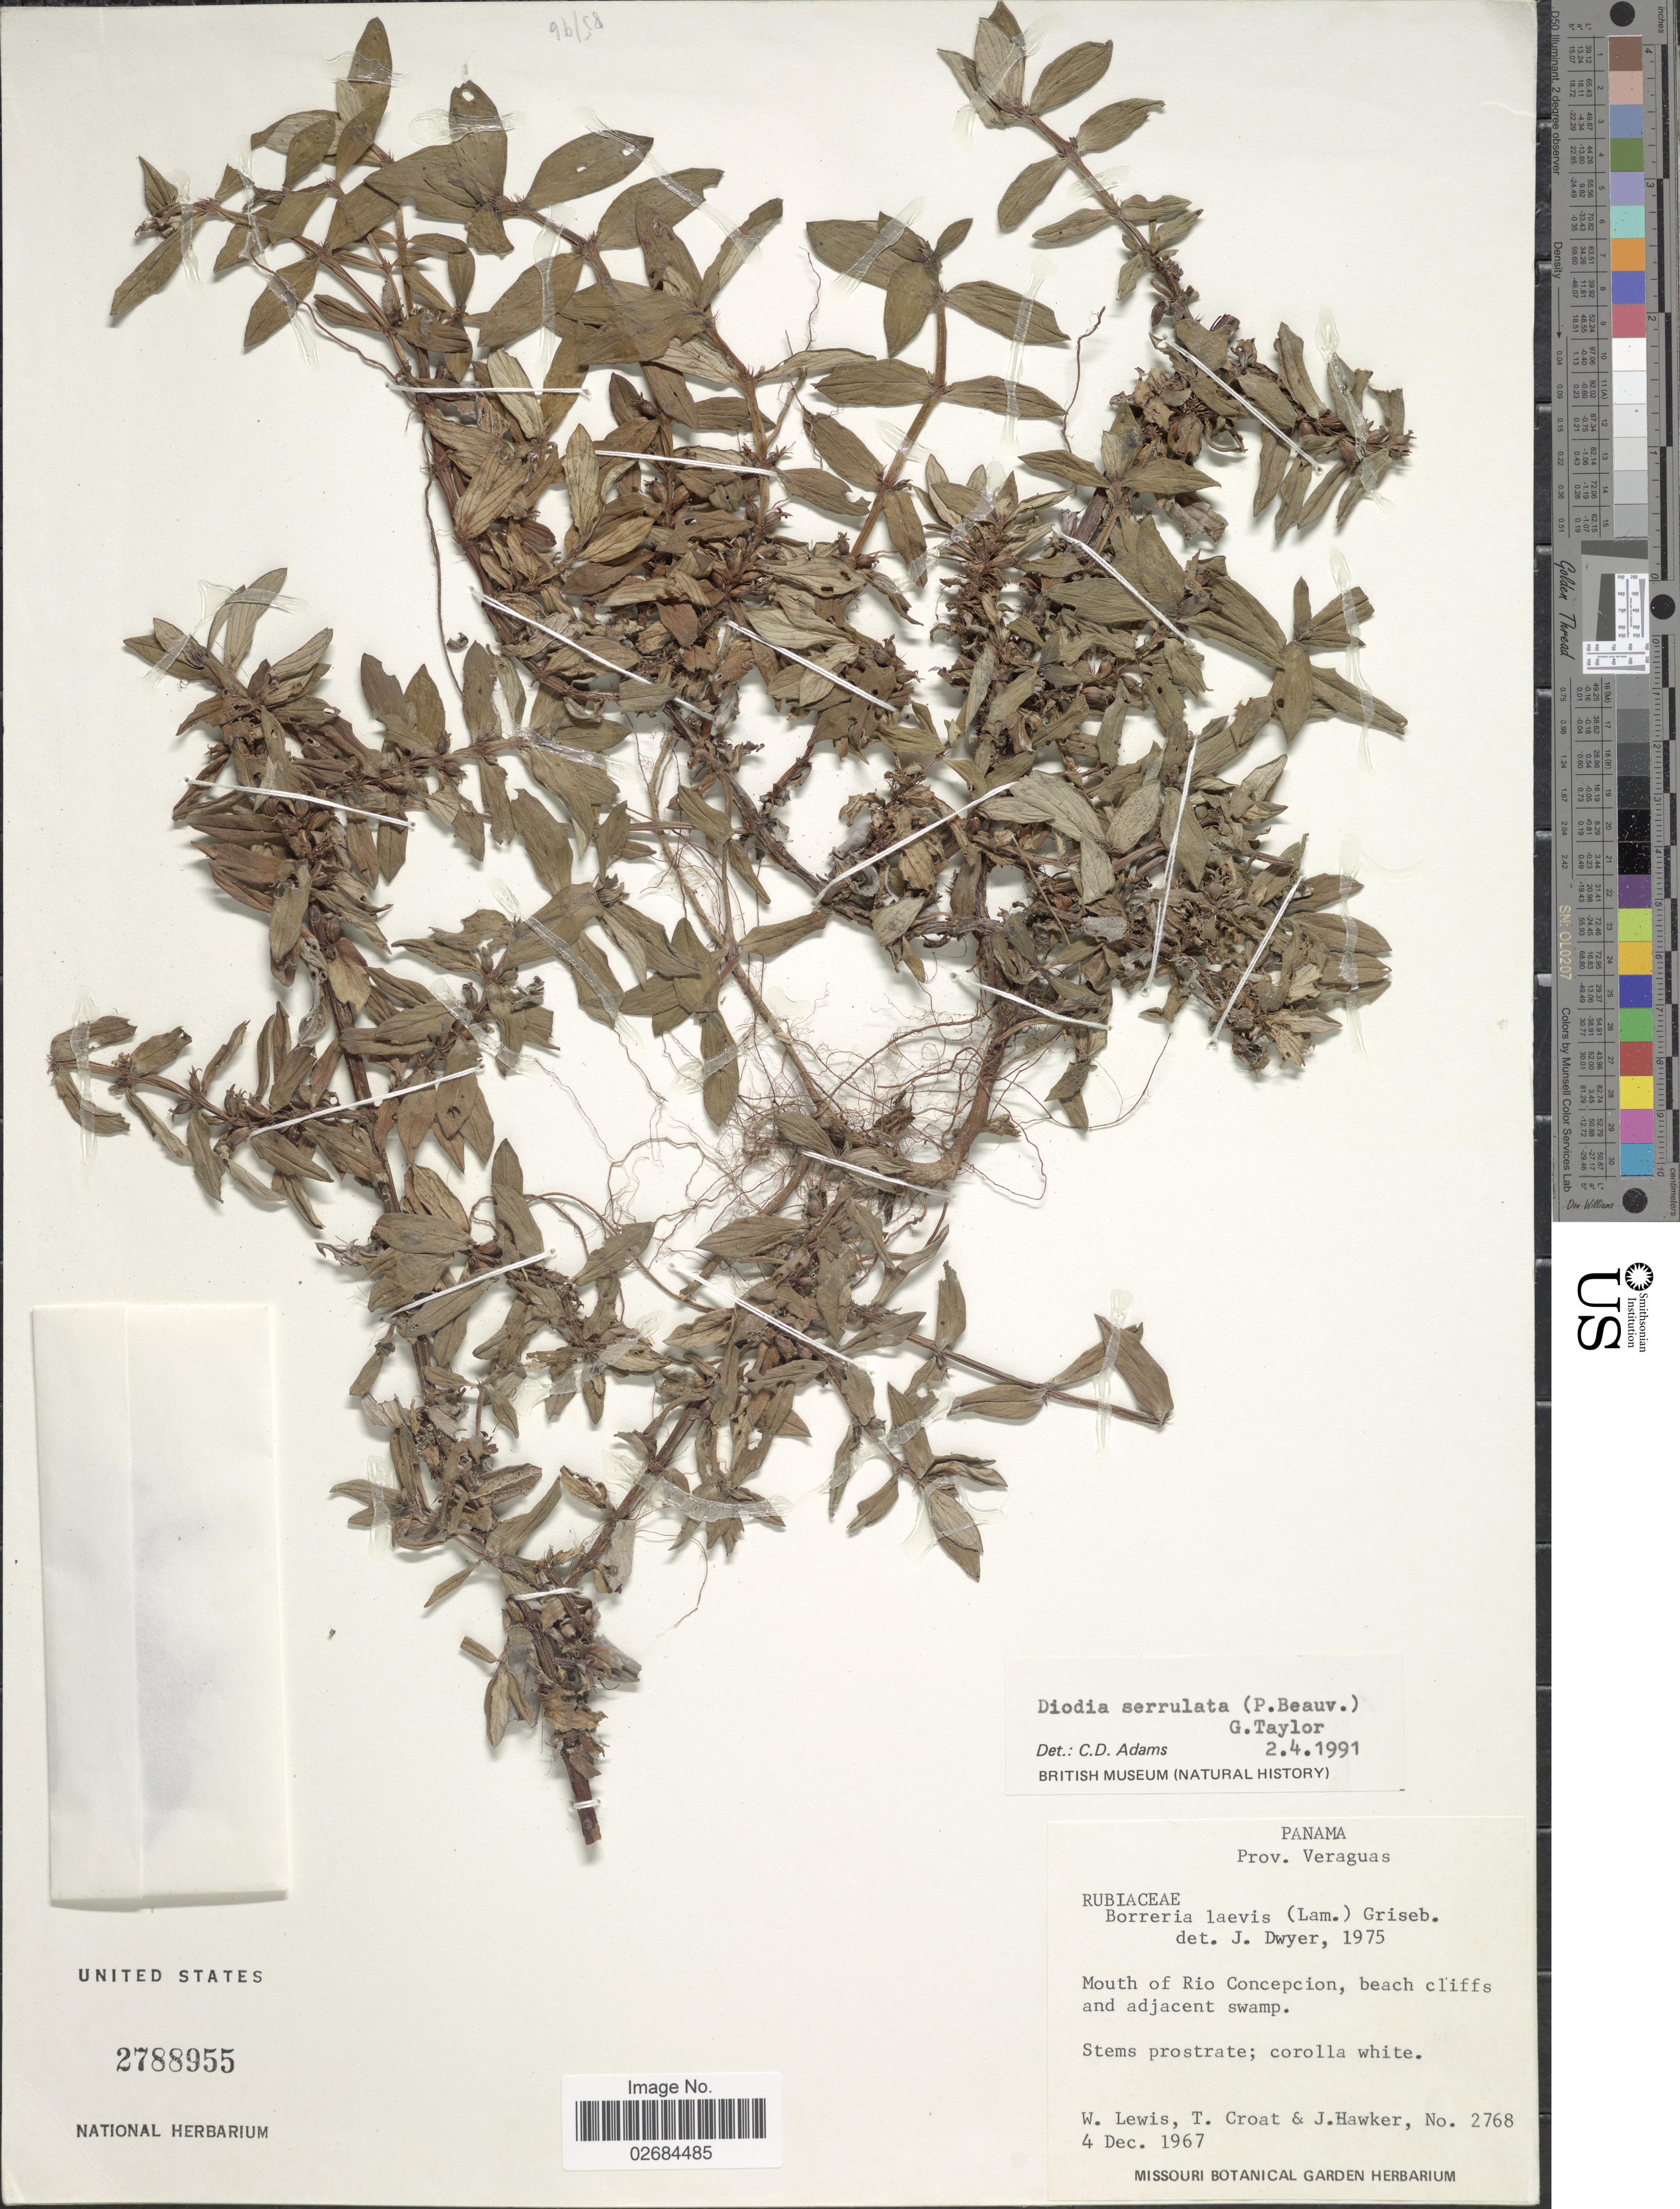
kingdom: Plantae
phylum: Tracheophyta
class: Magnoliopsida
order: Gentianales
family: Rubiaceae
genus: Diodia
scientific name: Diodia serrulata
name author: (P. Beauv.) G. Taylor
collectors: W. Lewis, T. B. Croat & J. L. Hawker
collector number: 2768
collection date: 1967-12-04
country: Panama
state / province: Veraguas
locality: Mouth of Rio Concepcion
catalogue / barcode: US 2788955